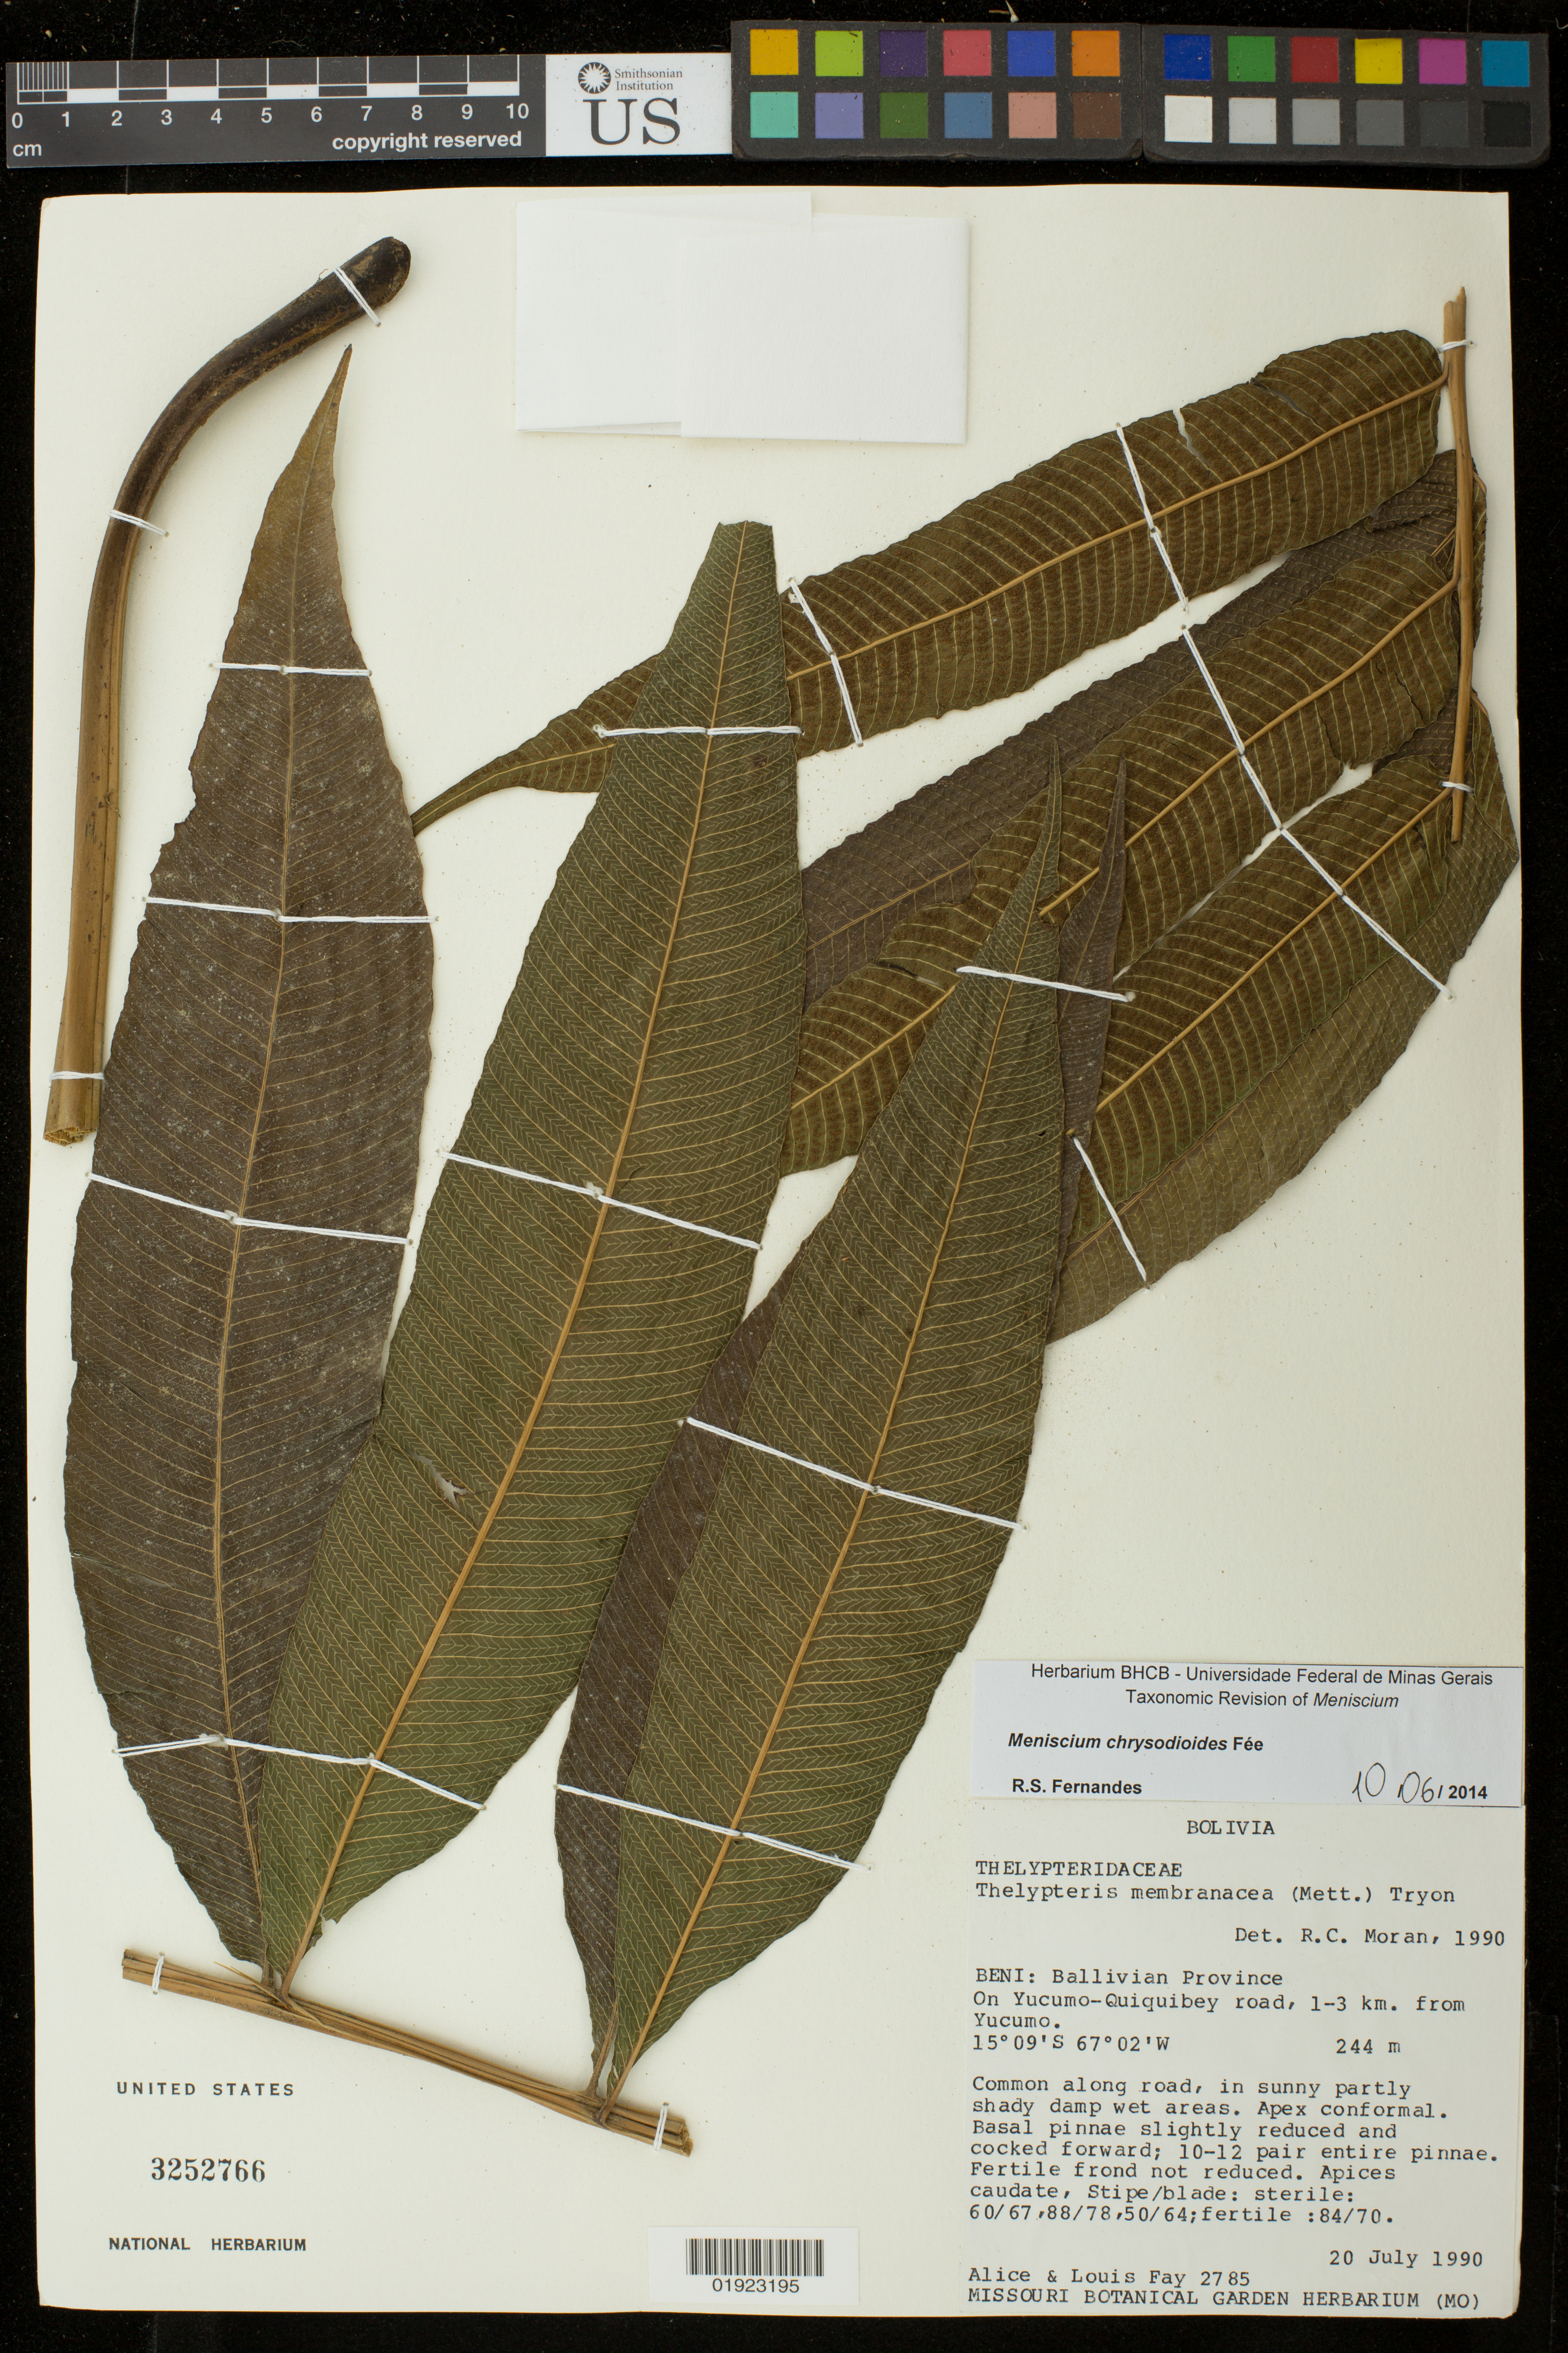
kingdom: Plantae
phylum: Tracheophyta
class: Polypodiopsida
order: Polypodiales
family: Thelypteridaceae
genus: Meniscium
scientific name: Meniscium chrysodioides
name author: Fée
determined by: Fernandes, R. S.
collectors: A. Fay & L. Fay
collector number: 2785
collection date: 1990-07-20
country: Bolivia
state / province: Beni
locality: Yucumo-Quiquibey Road, 1-3 km from Yucumo.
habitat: Common along road, in sunny partly shady damp wet areas. Apex conformal. Basal pinnae slightly reduced and cocked forward; 10-12 pair entire pinnae. Fertile frond not reduced. Apices caudate; stipe/blade: sterile.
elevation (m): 244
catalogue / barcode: US 3252766